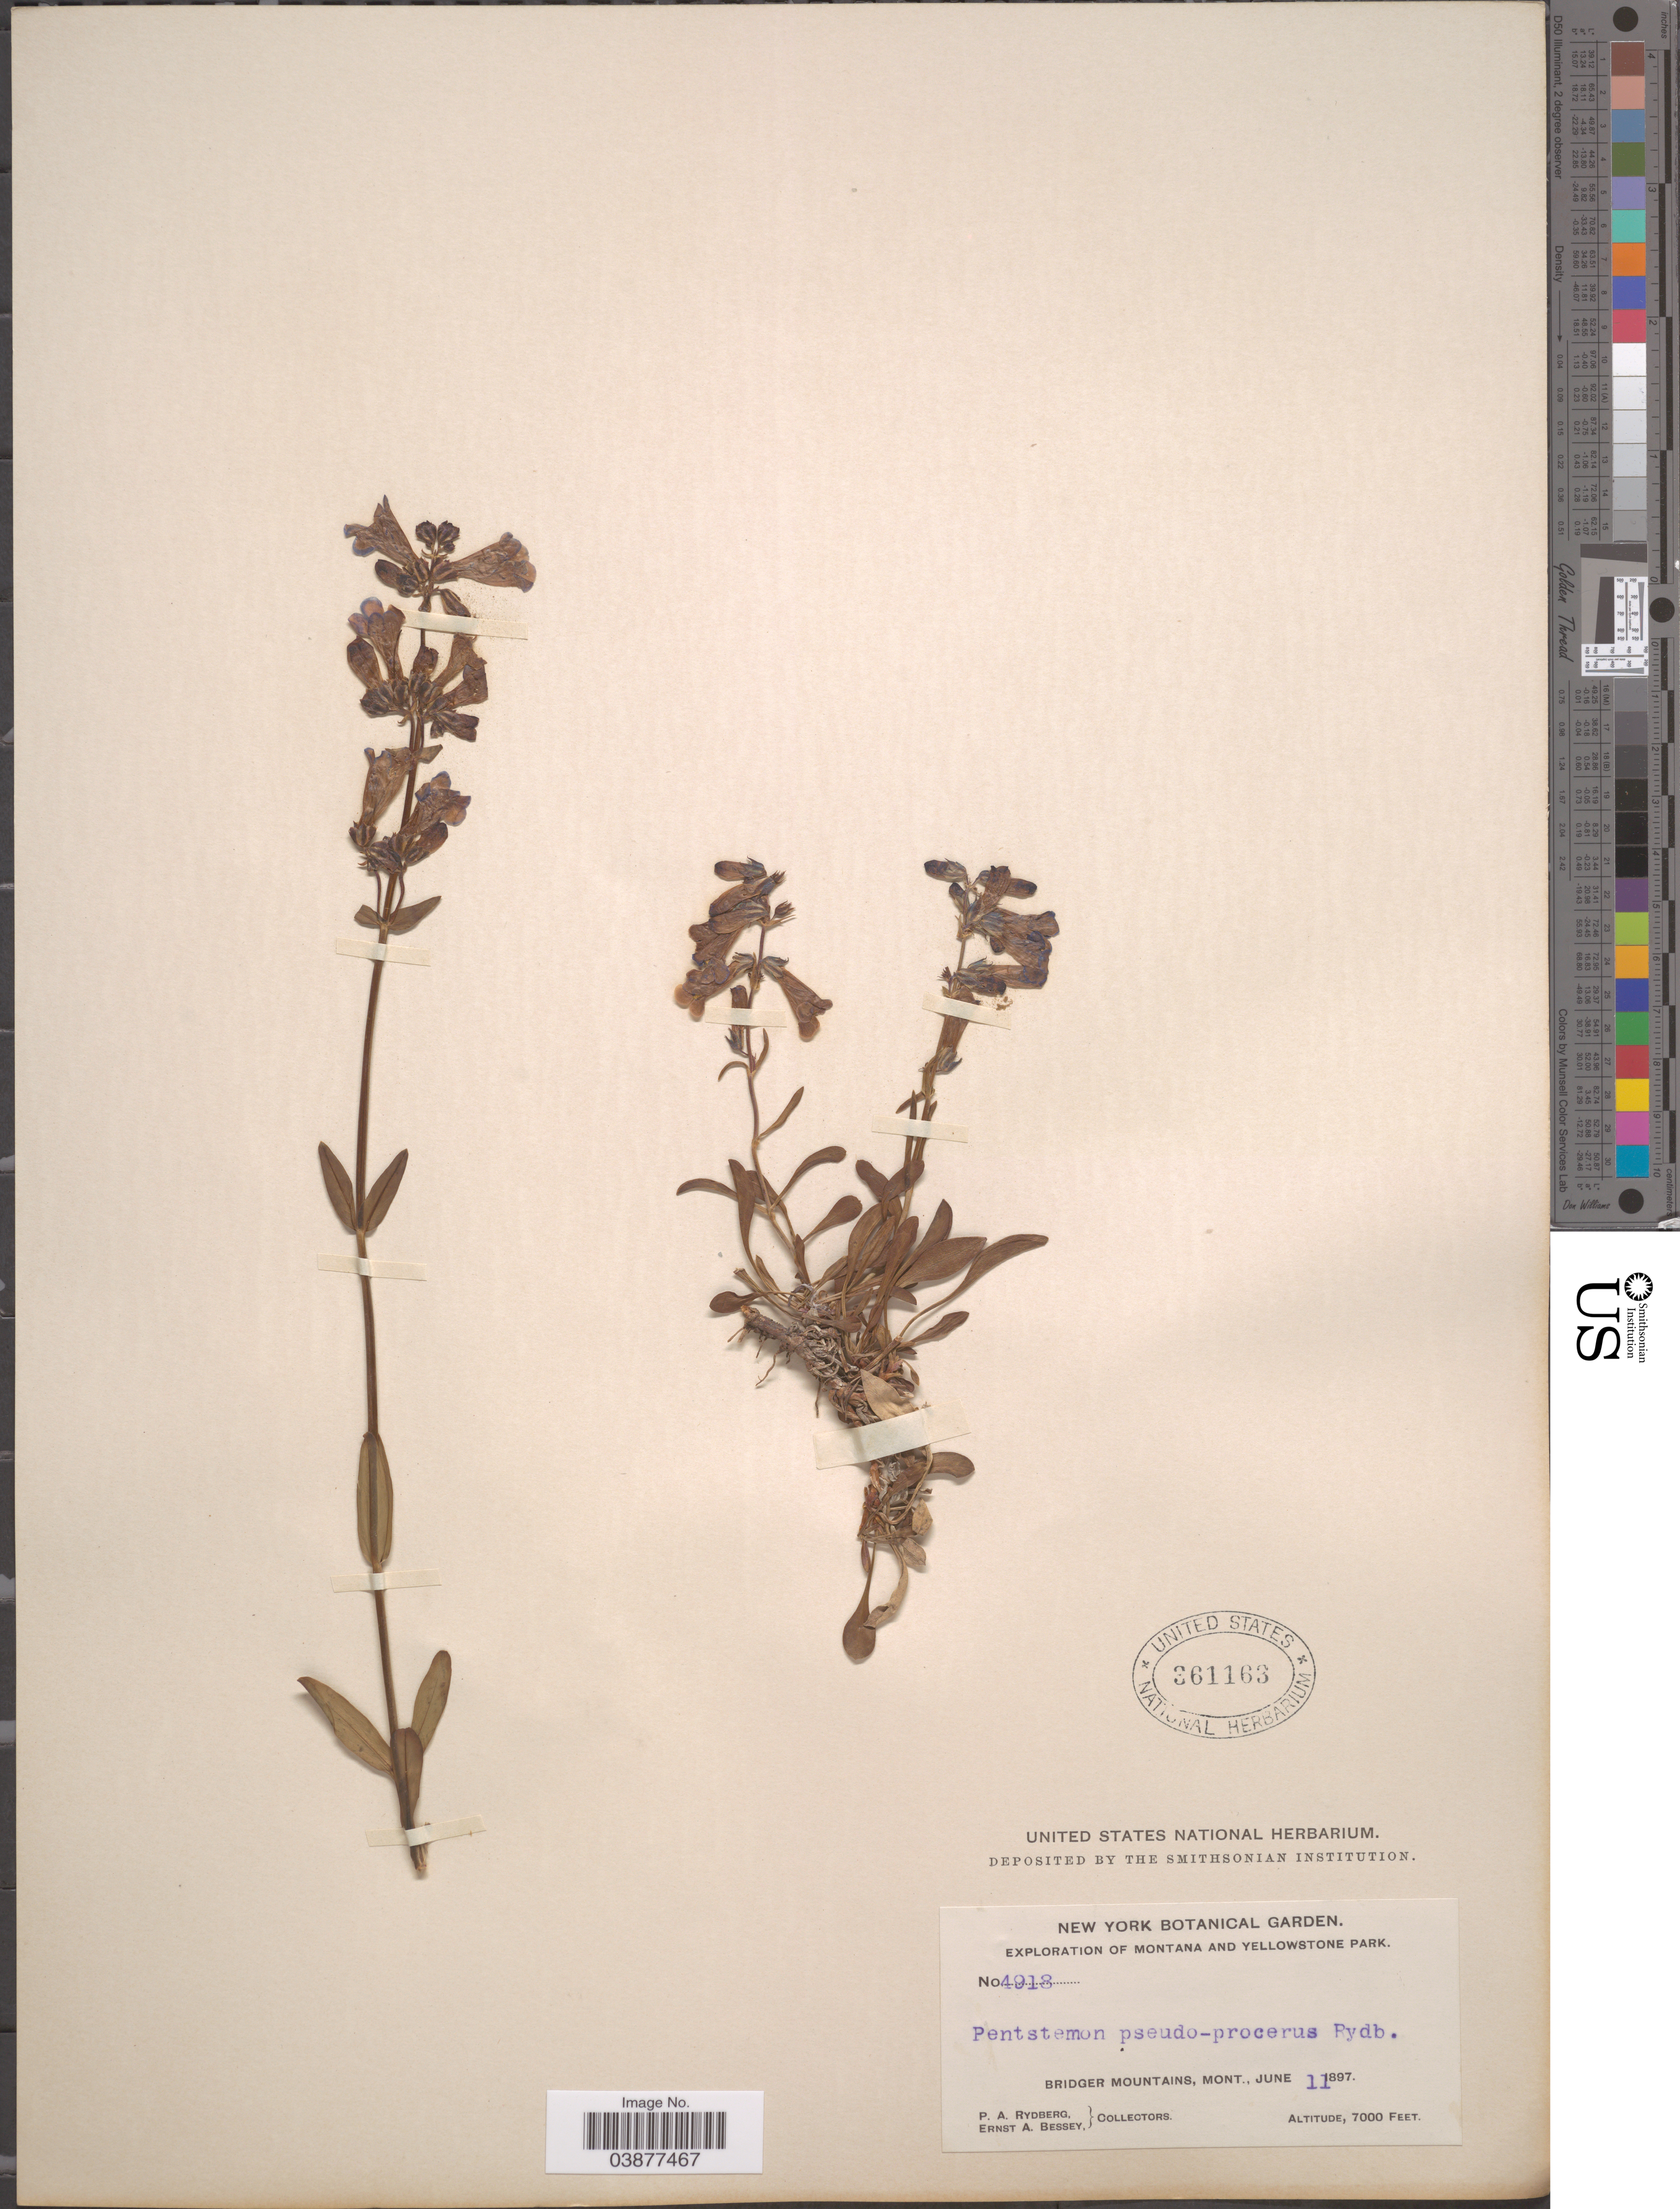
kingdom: Plantae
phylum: Tracheophyta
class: Magnoliopsida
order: Lamiales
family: Plantaginaceae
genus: Penstemon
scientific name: Penstemon pseudoprocerus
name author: Rydb.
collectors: P. A. Rydberg & E. A. Bessey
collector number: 4918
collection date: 1897-06-11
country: United States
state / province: Montana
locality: Montana and Yellowstone Park. Bridger Mountains.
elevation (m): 2134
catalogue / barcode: US 361163